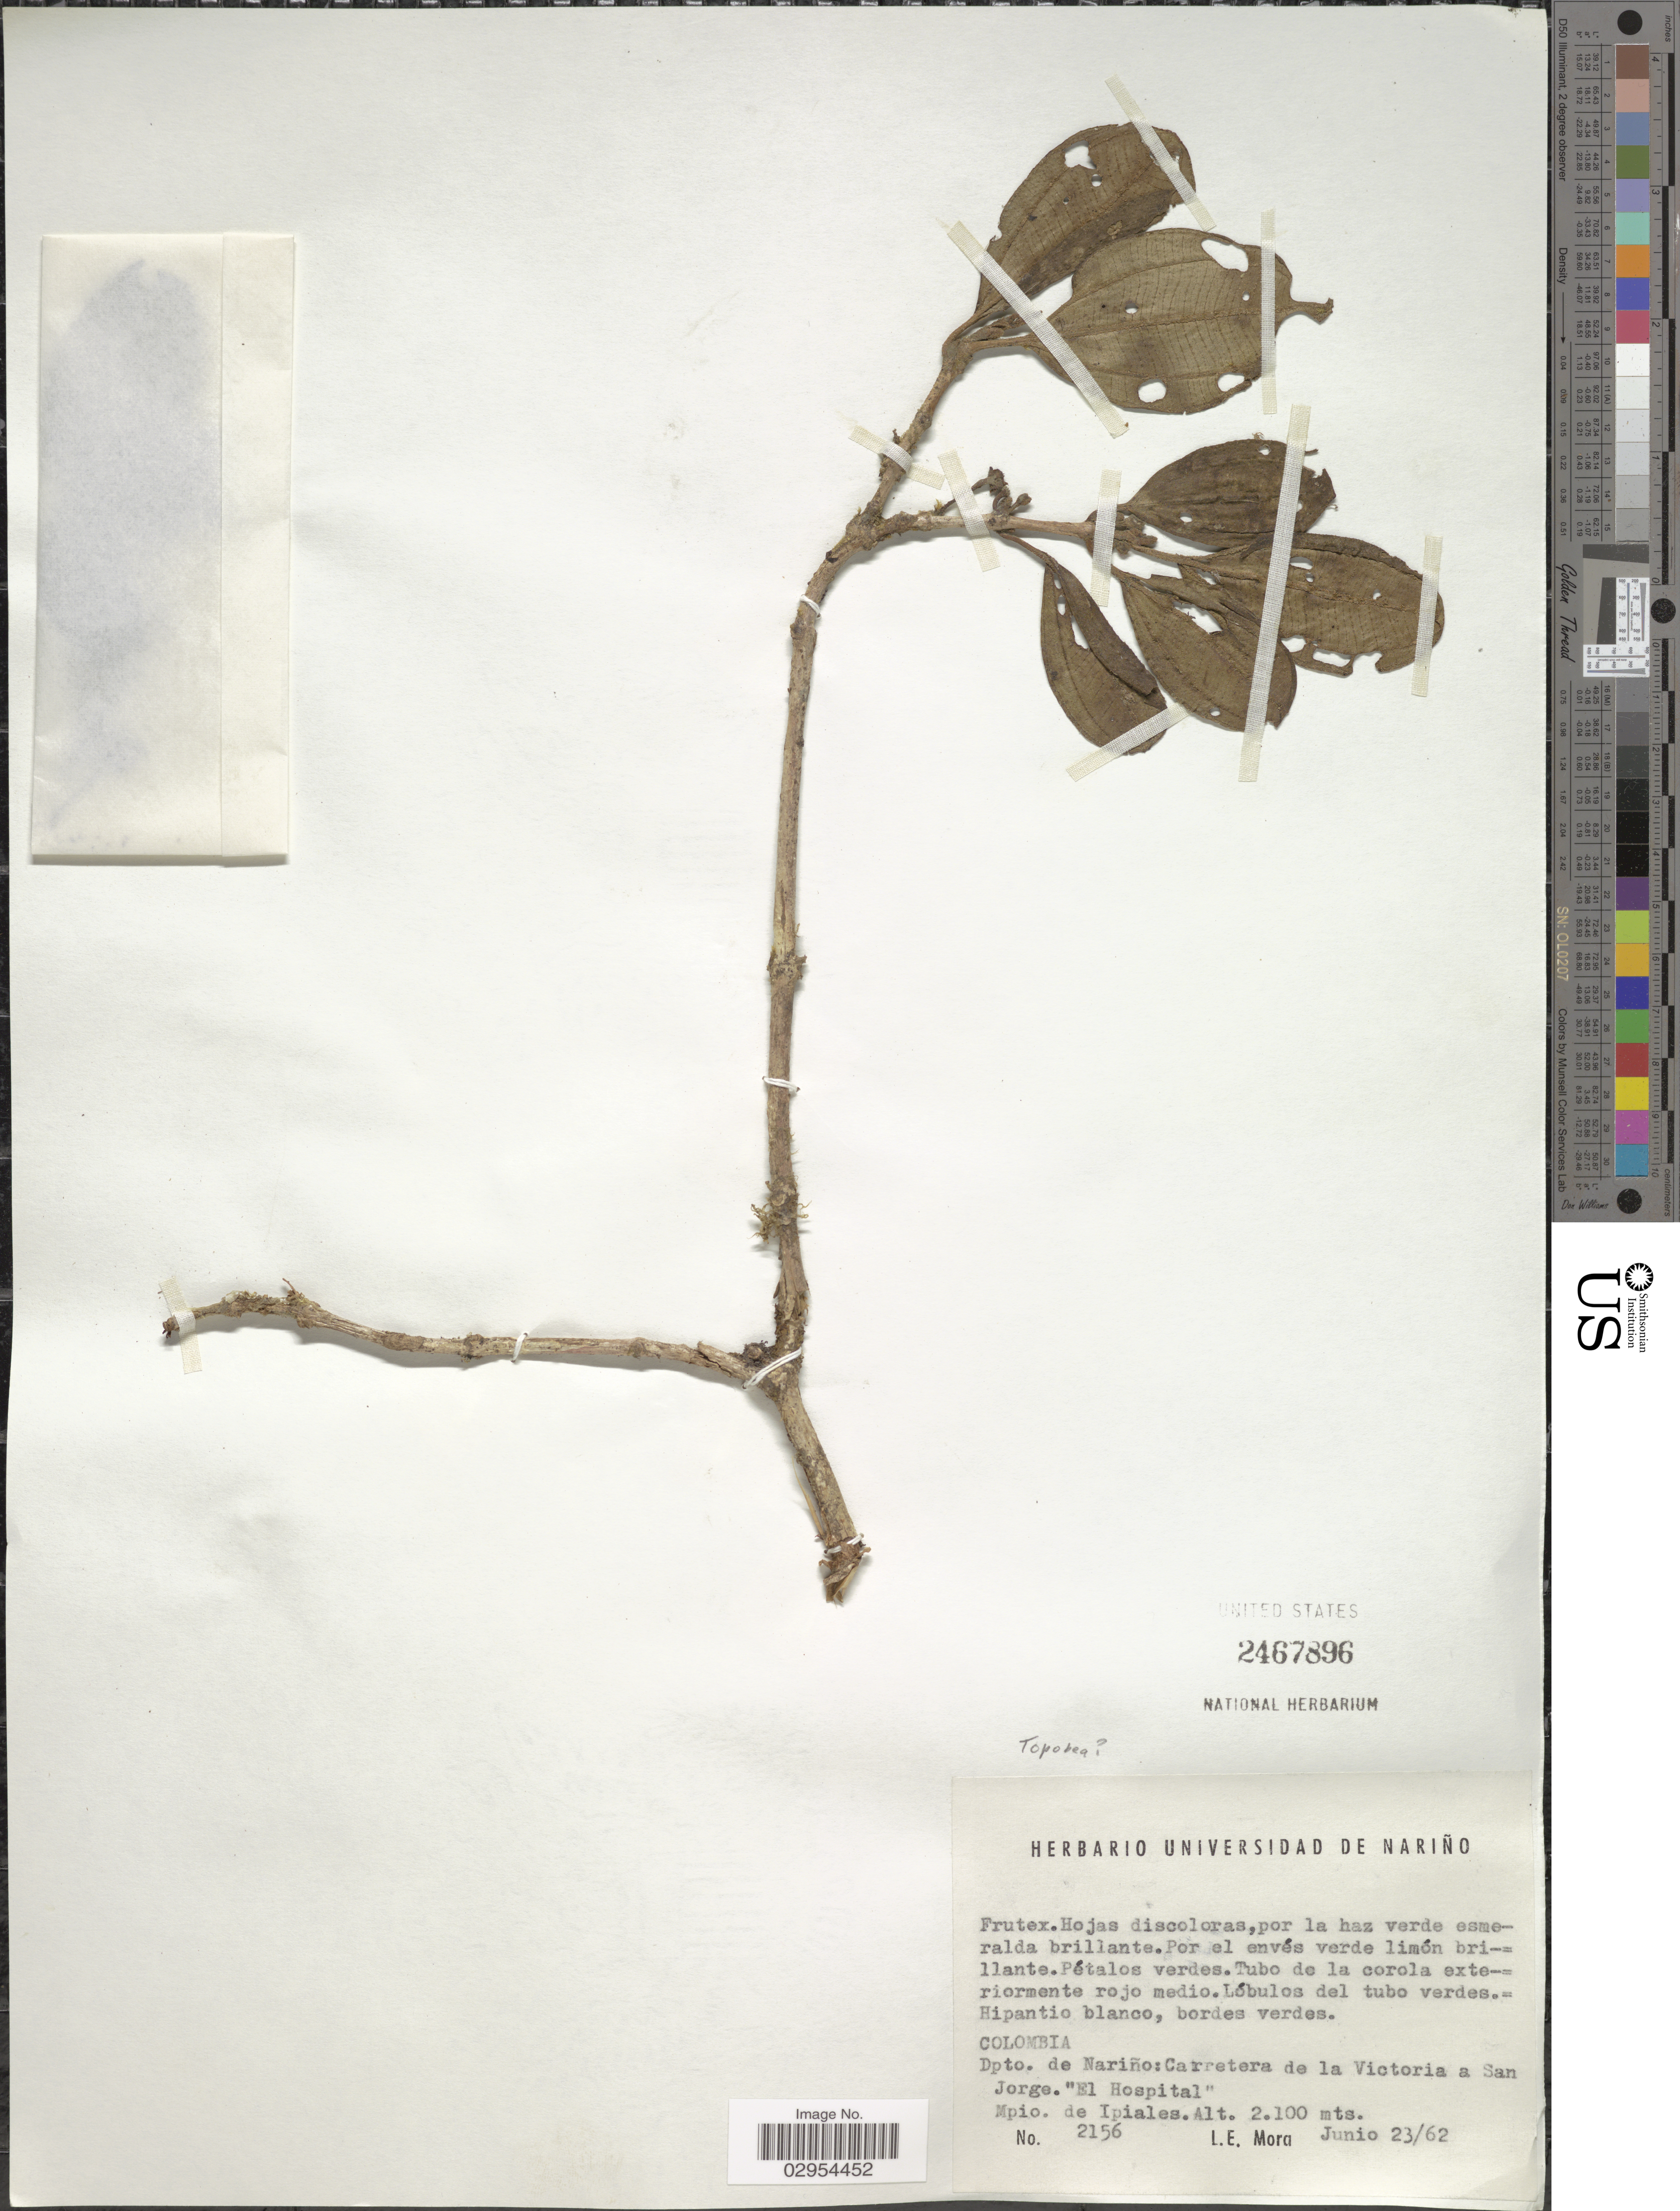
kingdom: Plantae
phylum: Tracheophyta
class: Magnoliopsida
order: Myrtales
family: Melastomataceae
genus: Topobea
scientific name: Topobea sp.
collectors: L. Mora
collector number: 2156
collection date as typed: Transcribed d/m/y: 23/6/62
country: Colombia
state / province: Nariño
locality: Dpto. de Nariño: Carretera de la Victoria a San Jorge. "El Hospital", Mpio. de Ipiales.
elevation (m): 2100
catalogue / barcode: US 2467896